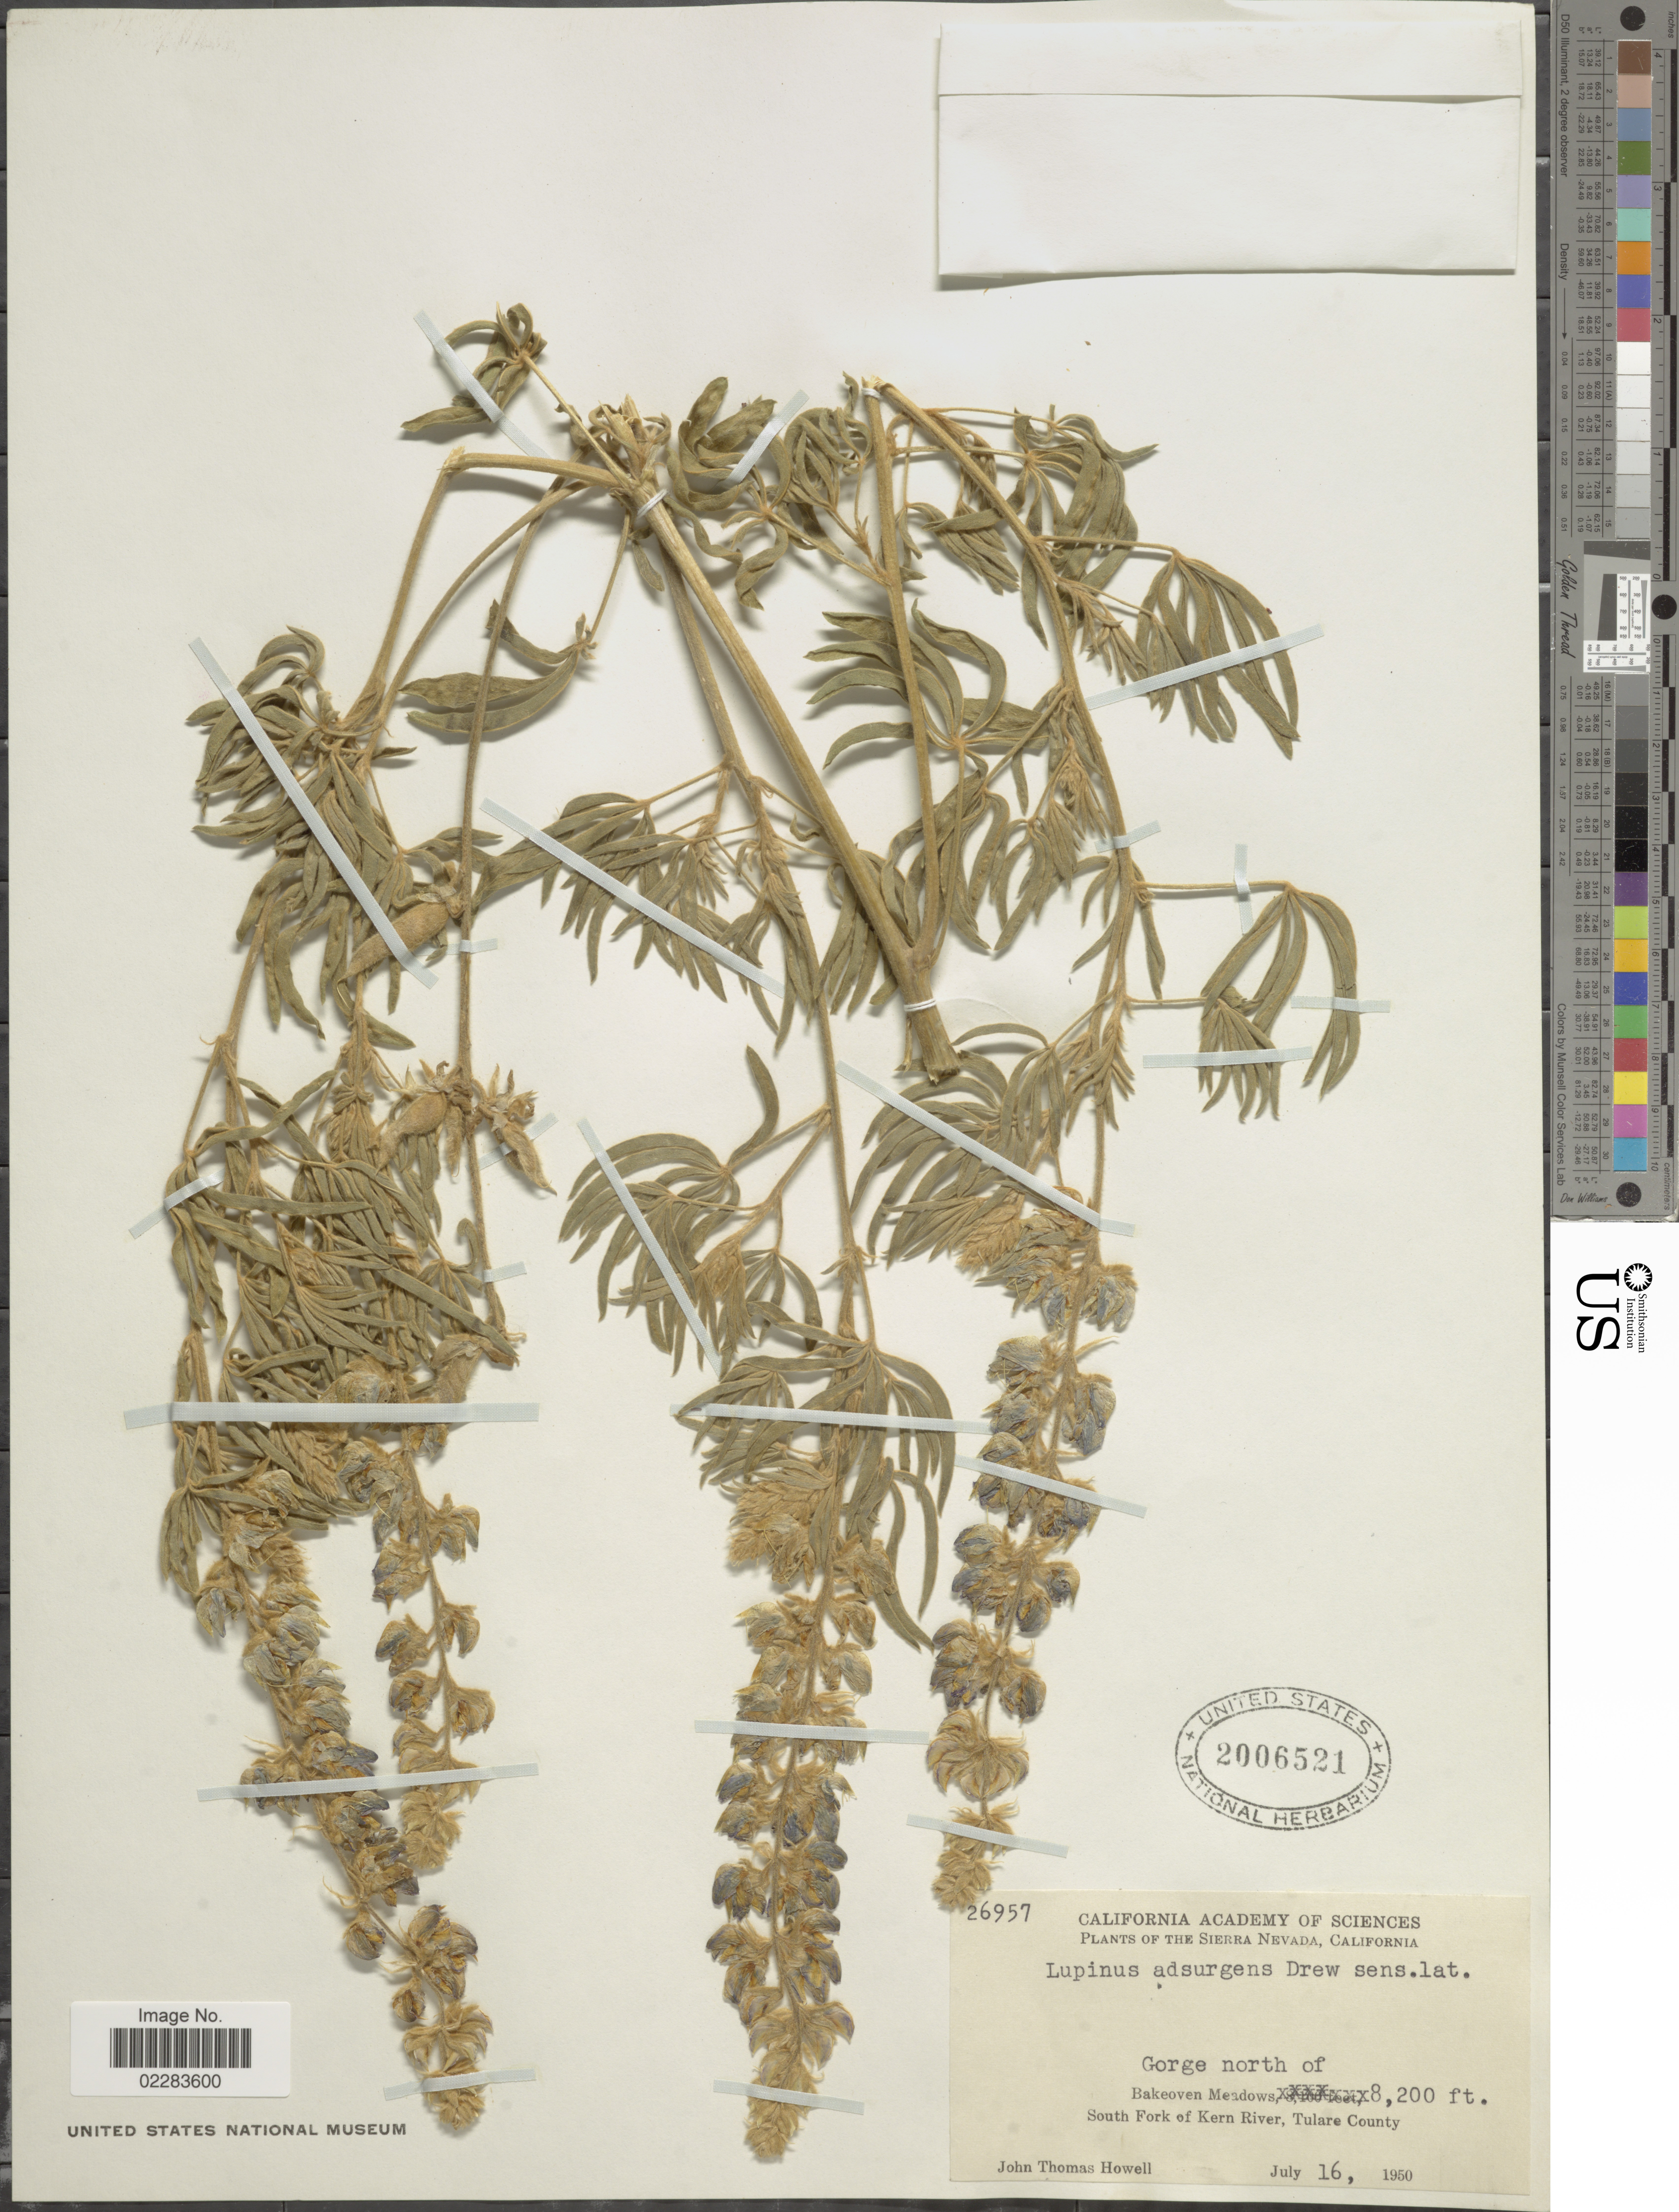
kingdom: Plantae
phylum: Tracheophyta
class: Magnoliopsida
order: Fabales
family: Fabaceae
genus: Lupinus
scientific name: Lupinus albicaulis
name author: Douglas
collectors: J. T. Howell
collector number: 26957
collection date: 1950-07-16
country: United States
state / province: California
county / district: Tulare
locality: Sierra Nevada. Gorge North of Bakeoven Meadows. south Fork of Kern River, Tulare County.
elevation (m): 2499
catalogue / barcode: US 2006521